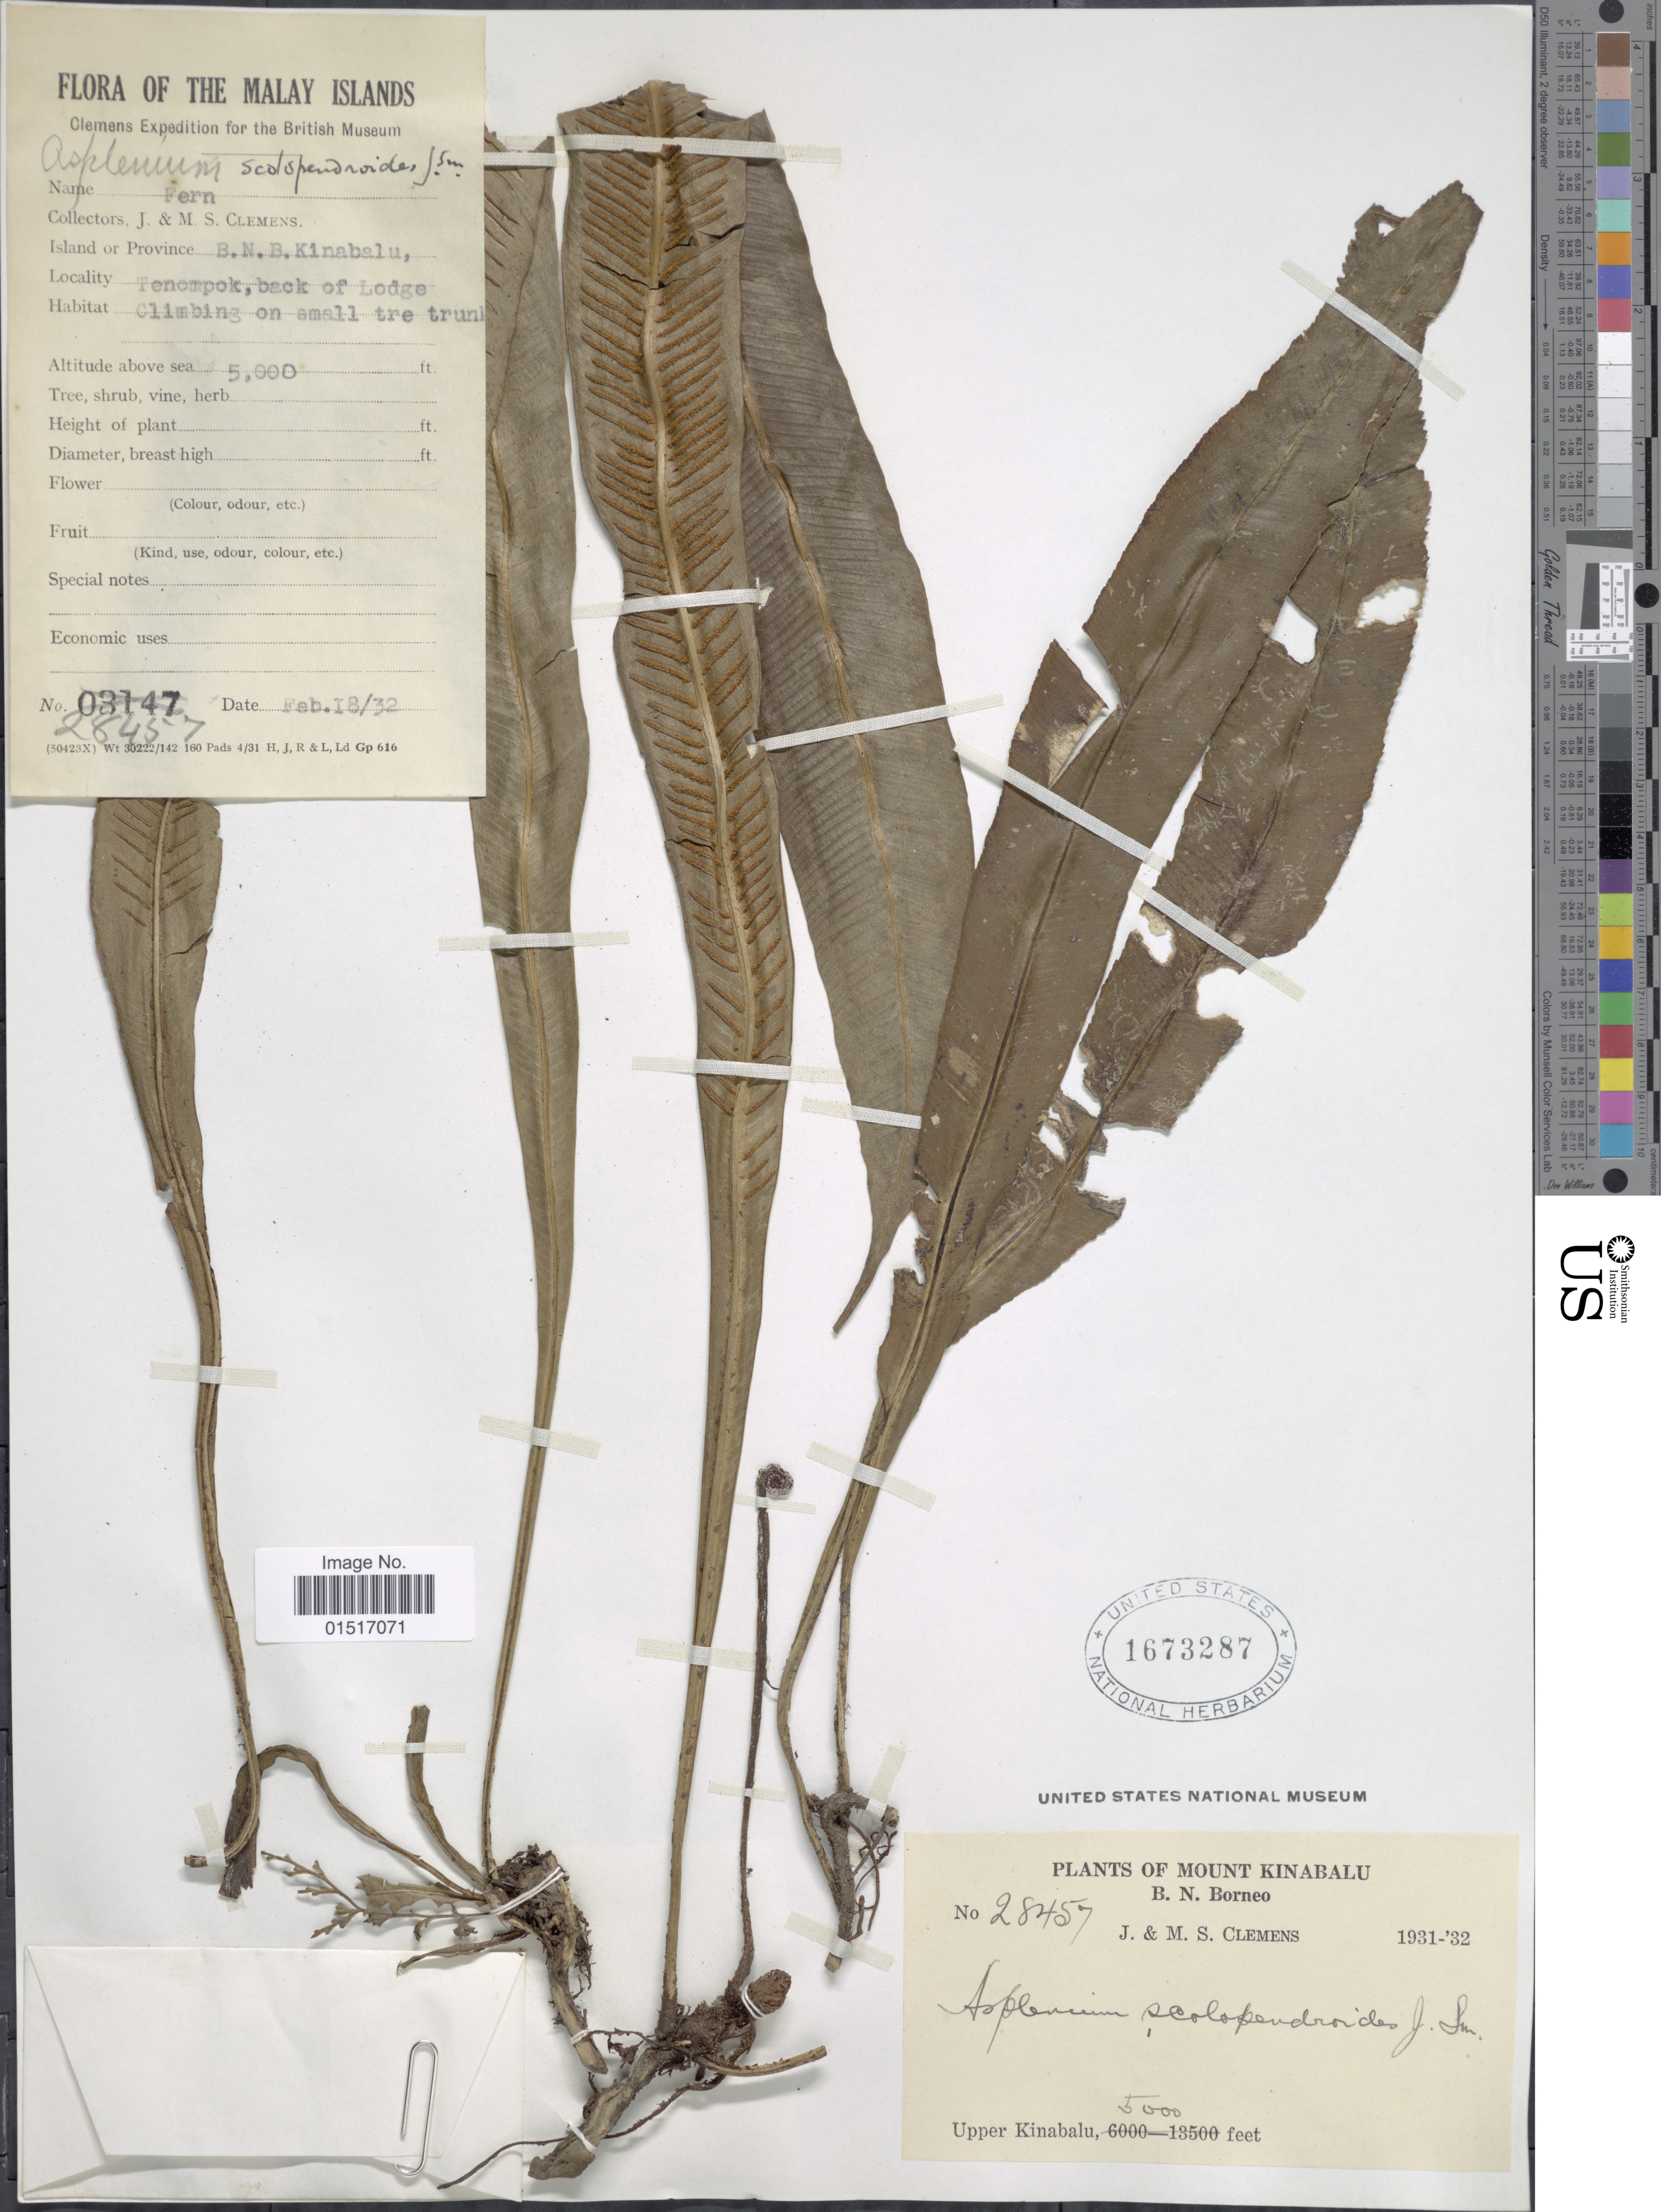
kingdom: Plantae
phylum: Tracheophyta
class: Polypodiopsida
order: Polypodiales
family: Aspleniaceae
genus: Asplenium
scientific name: Asplenium scolopendrioides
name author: J. Sm.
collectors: J. Clemens & M. S. Clemens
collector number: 28457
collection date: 1932-02-18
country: Malaysia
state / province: Sabah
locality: Malay Islands, Mount Kinabalu. B. N. Borneo. Upper Kinabalu. Tenompok, back of Lodge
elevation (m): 1524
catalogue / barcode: US 1673287